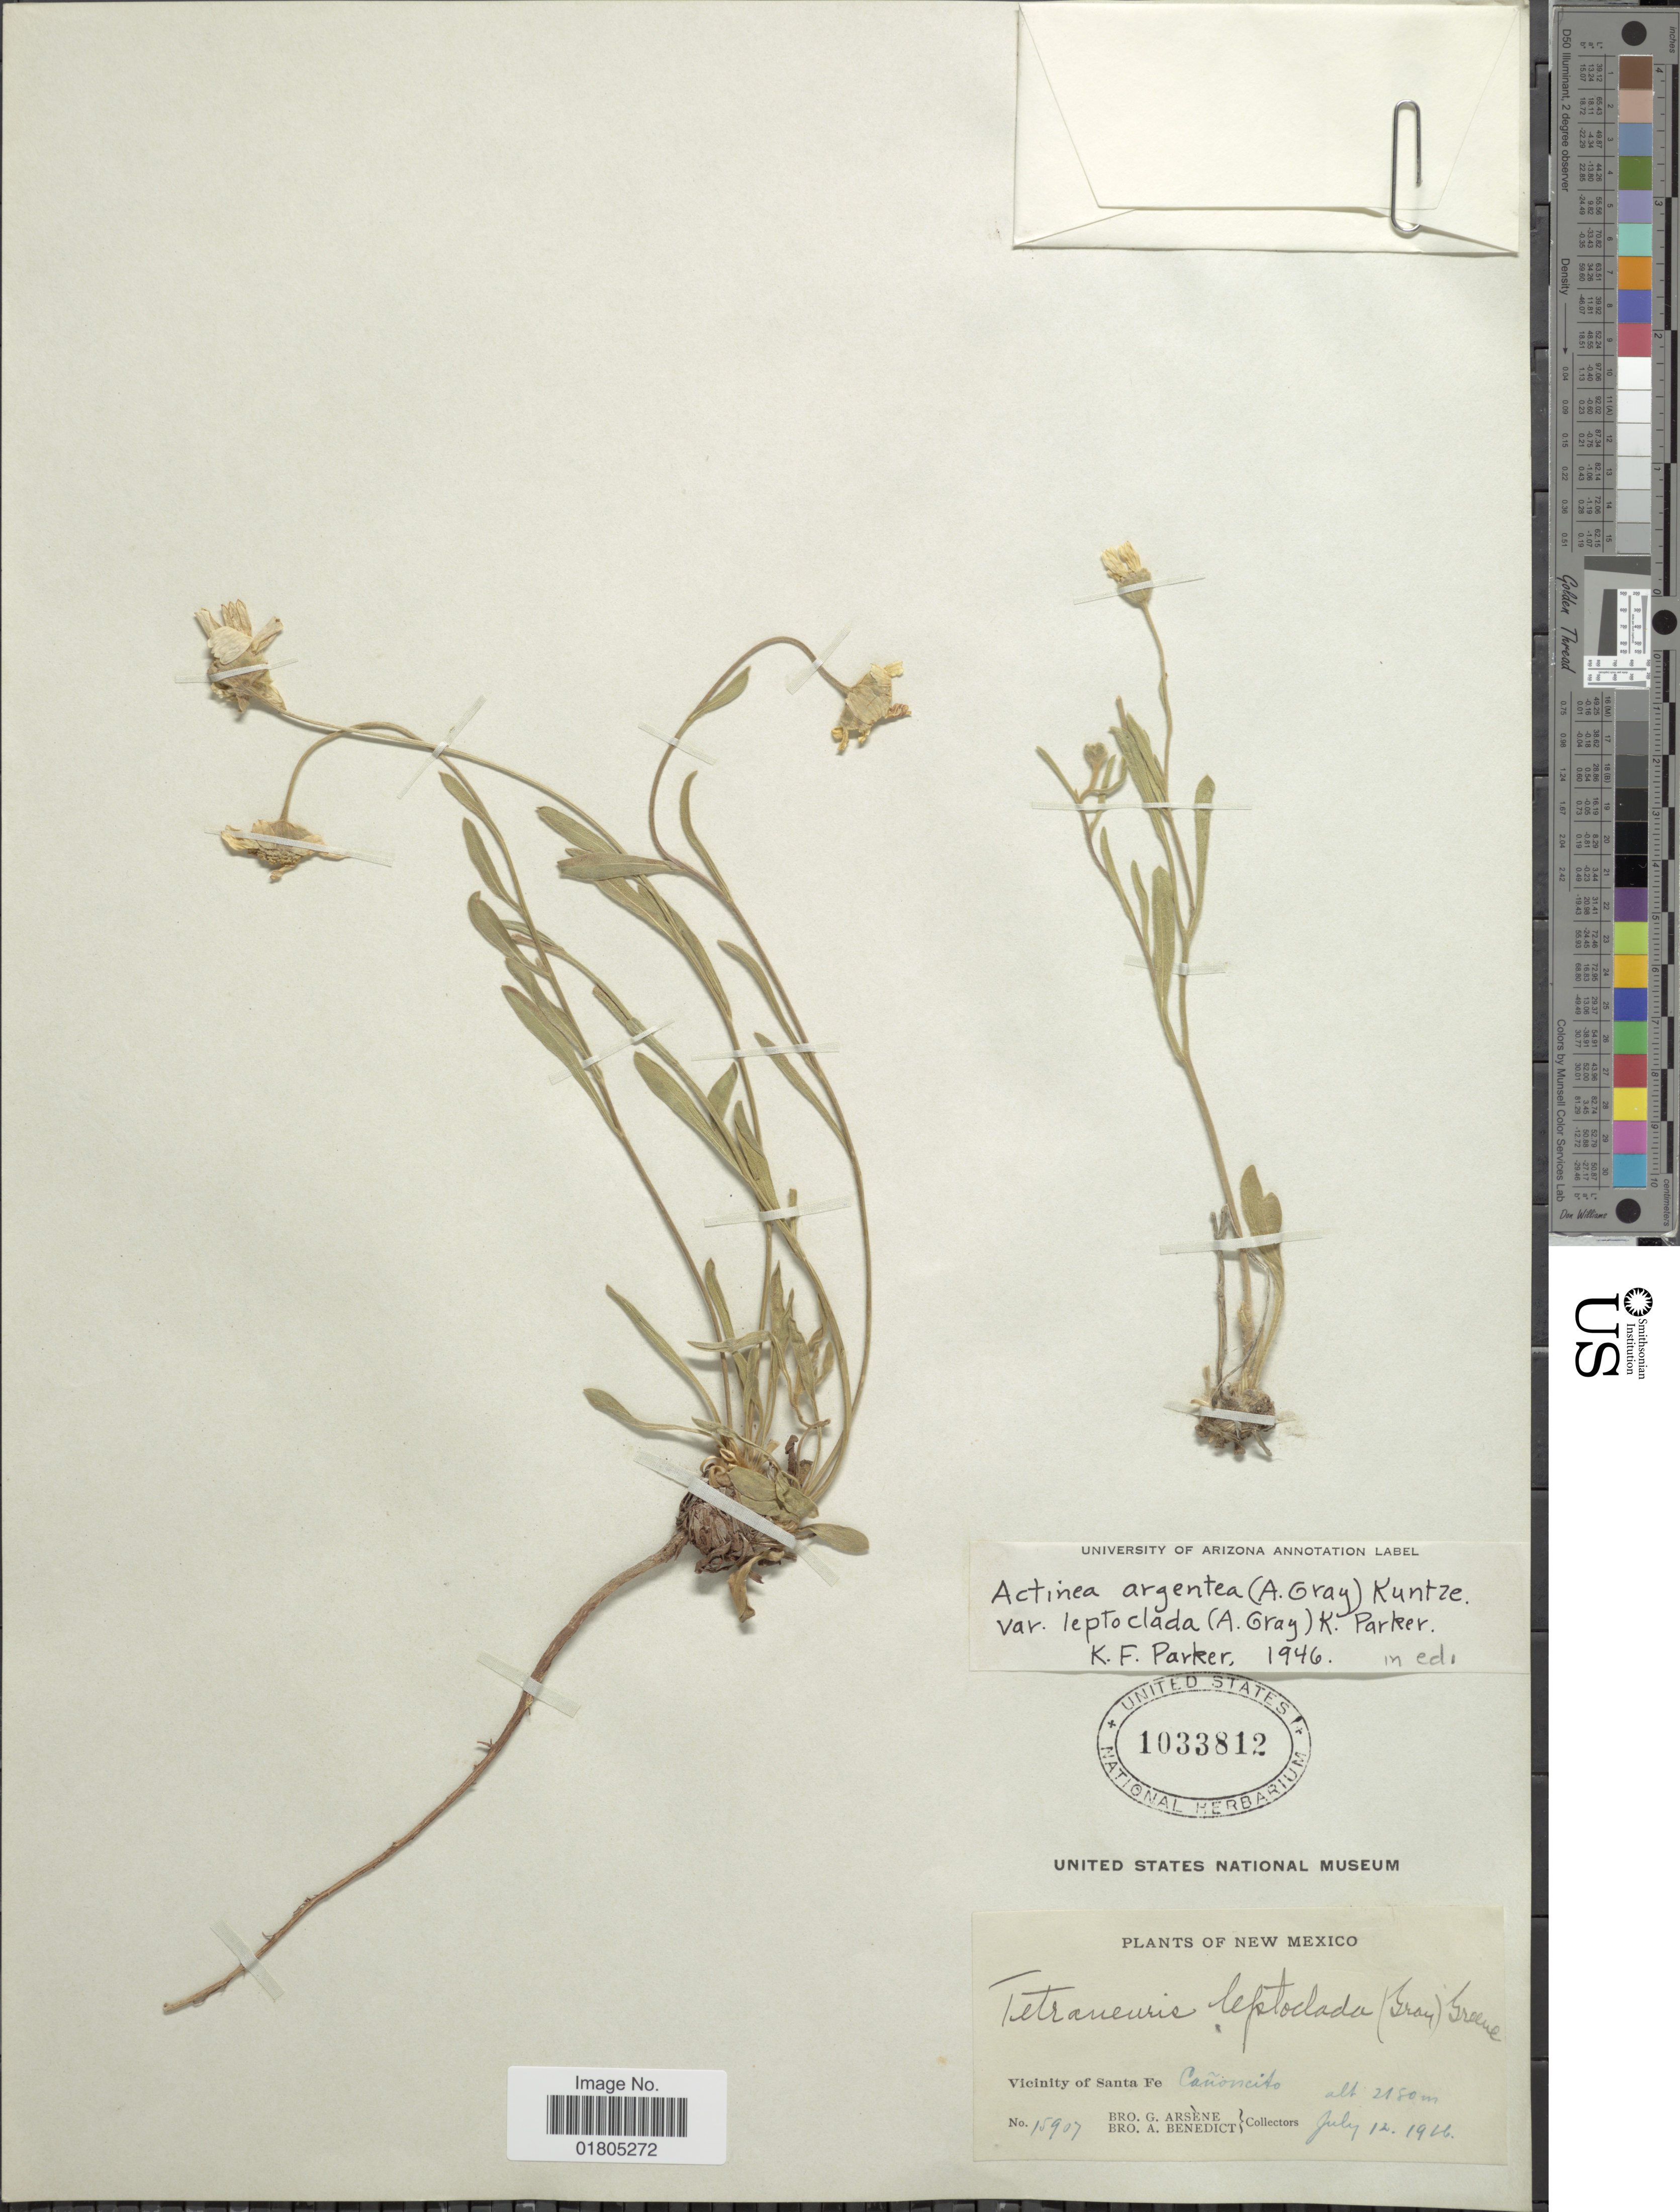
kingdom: Plantae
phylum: Tracheophyta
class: Magnoliopsida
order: Asterales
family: Asteraceae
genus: Actinea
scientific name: Actinea argentea var. leptoclada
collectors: Bro. G. Arsène & Bro. A. Benedict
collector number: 15907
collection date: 1926-07-12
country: United States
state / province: New Mexico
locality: Vicinity of Santa Fe, Canoncito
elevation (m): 2180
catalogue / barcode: US 1033812